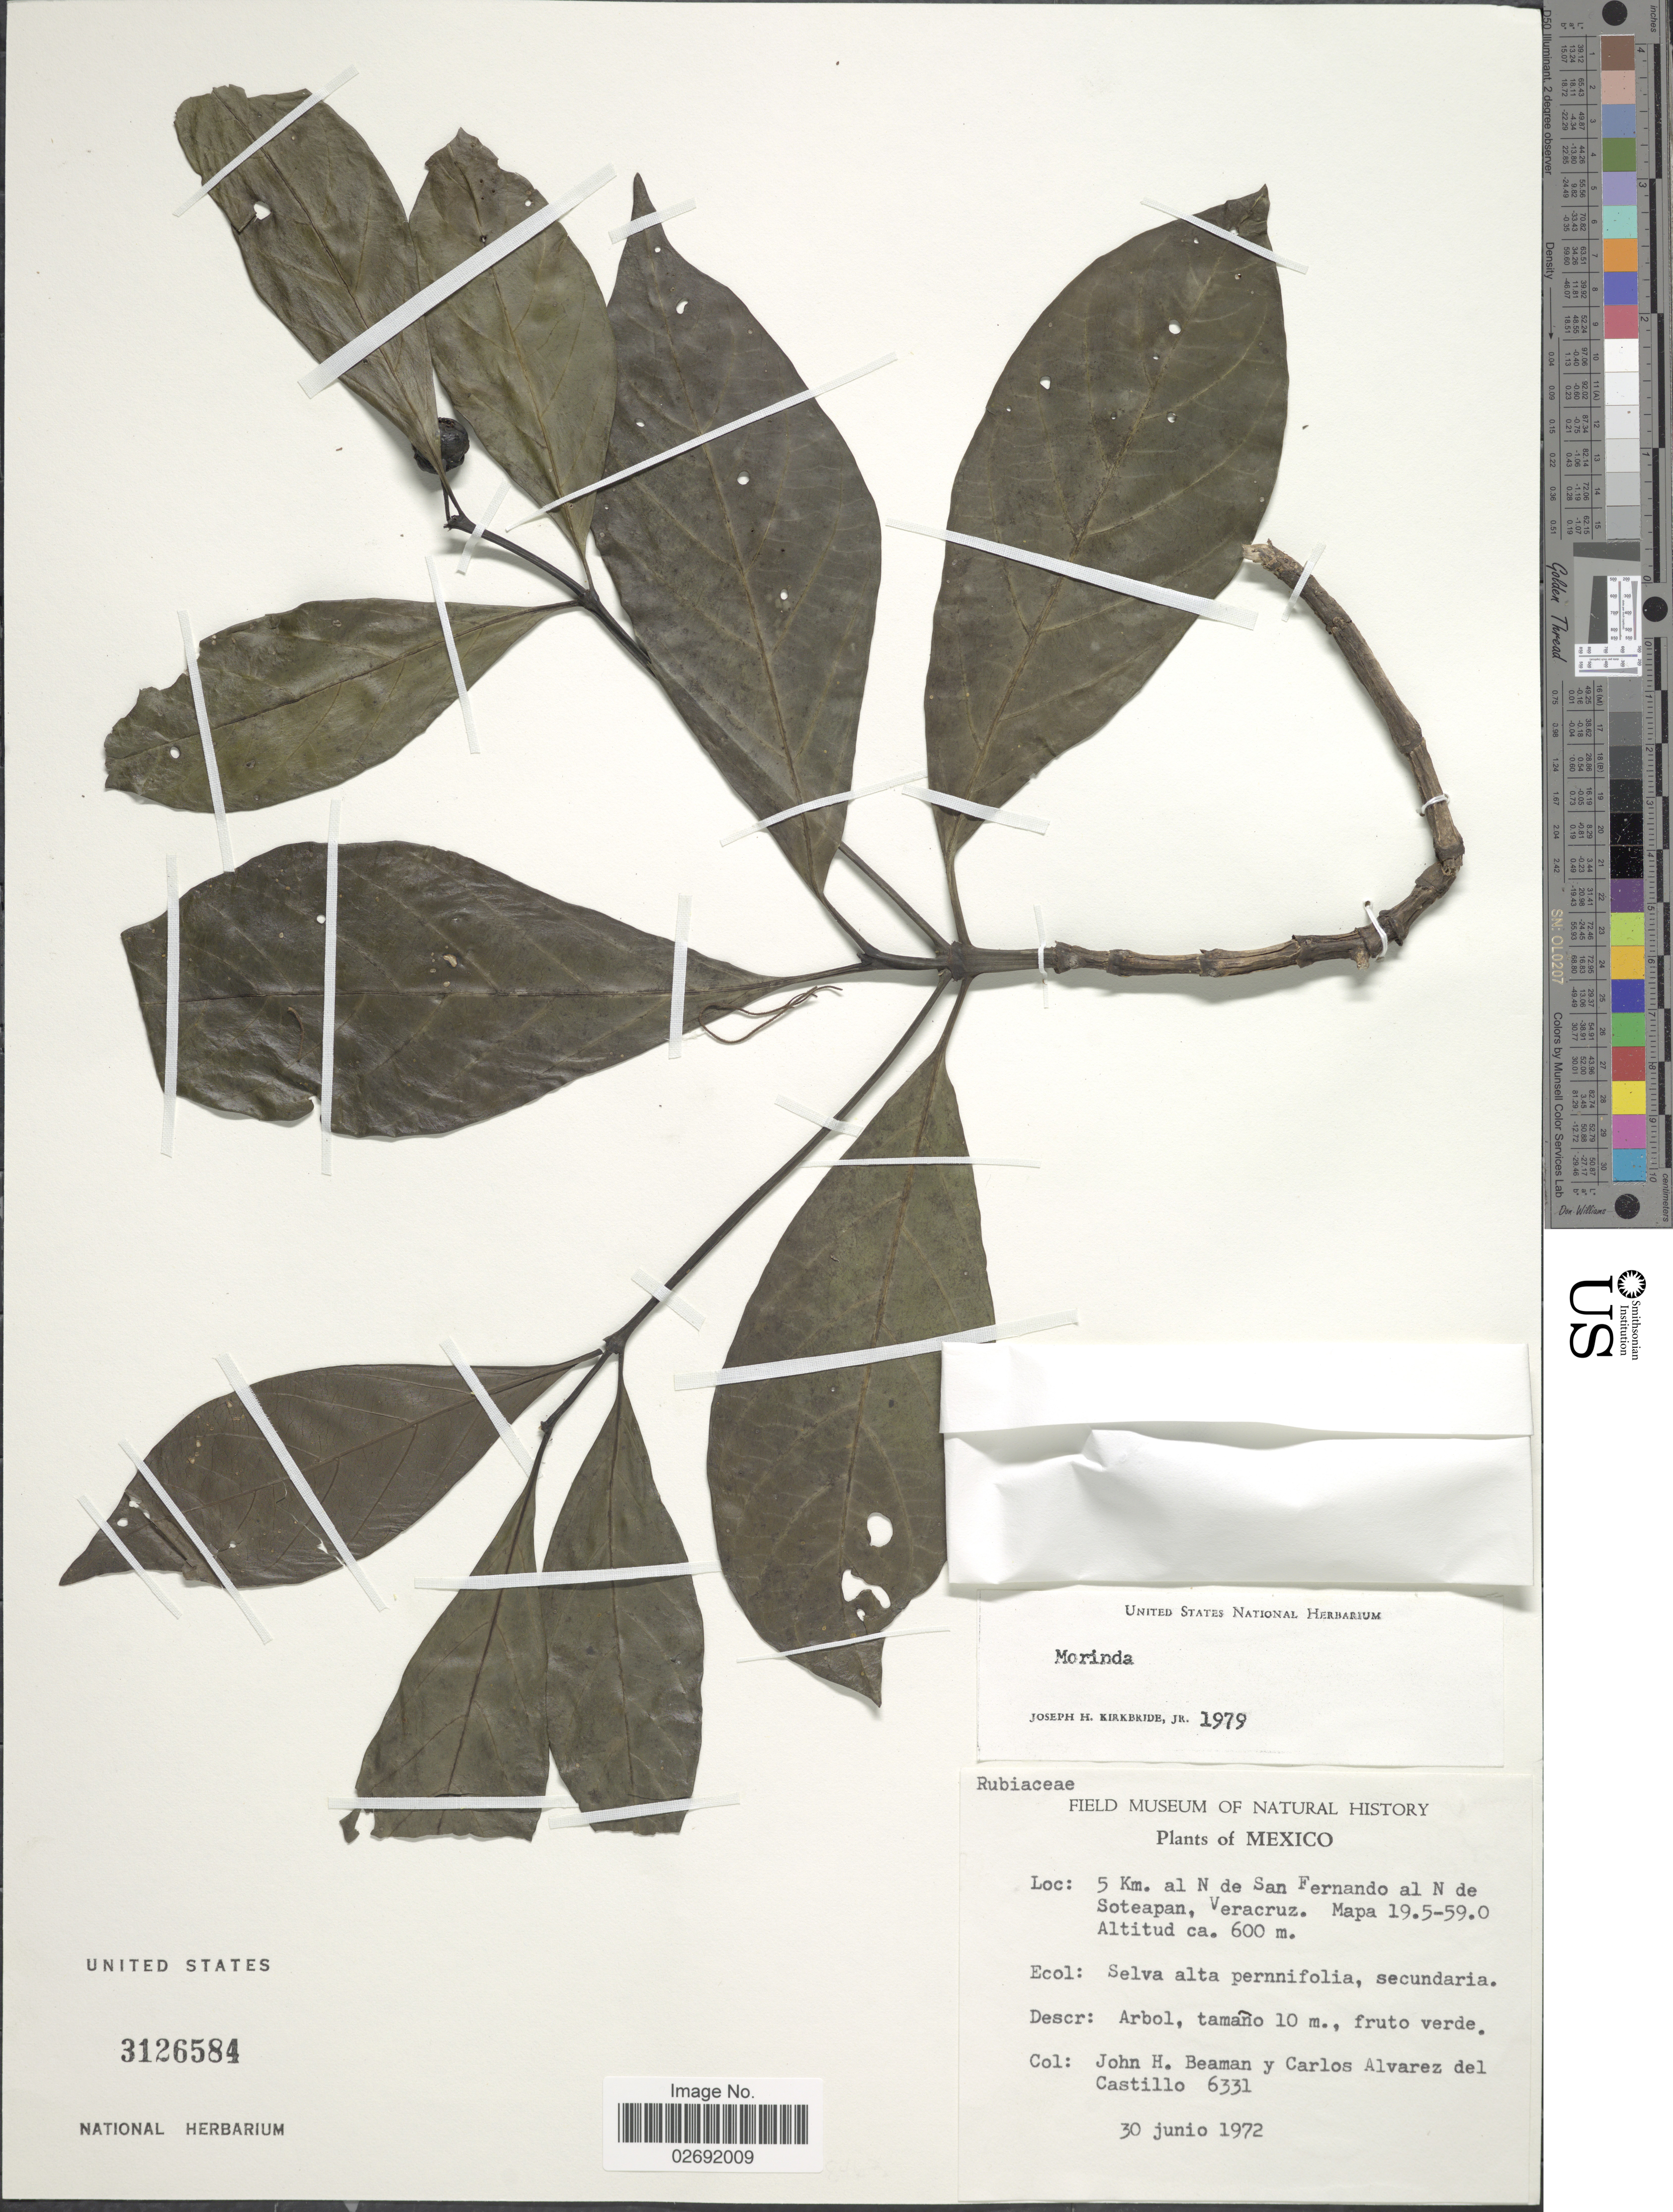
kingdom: Plantae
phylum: Tracheophyta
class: Magnoliopsida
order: Gentianales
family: Rubiaceae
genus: Morinda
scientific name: Morinda sp.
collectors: J. H. Beaman & C. Alvarez del Castillo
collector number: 6331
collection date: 1972-06-30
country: Mexico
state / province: Veracruz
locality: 5 Km al N de San Fernando al N de Soteapan, Veracruz. Mapa 19.5-59.0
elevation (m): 600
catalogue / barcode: US 3126584